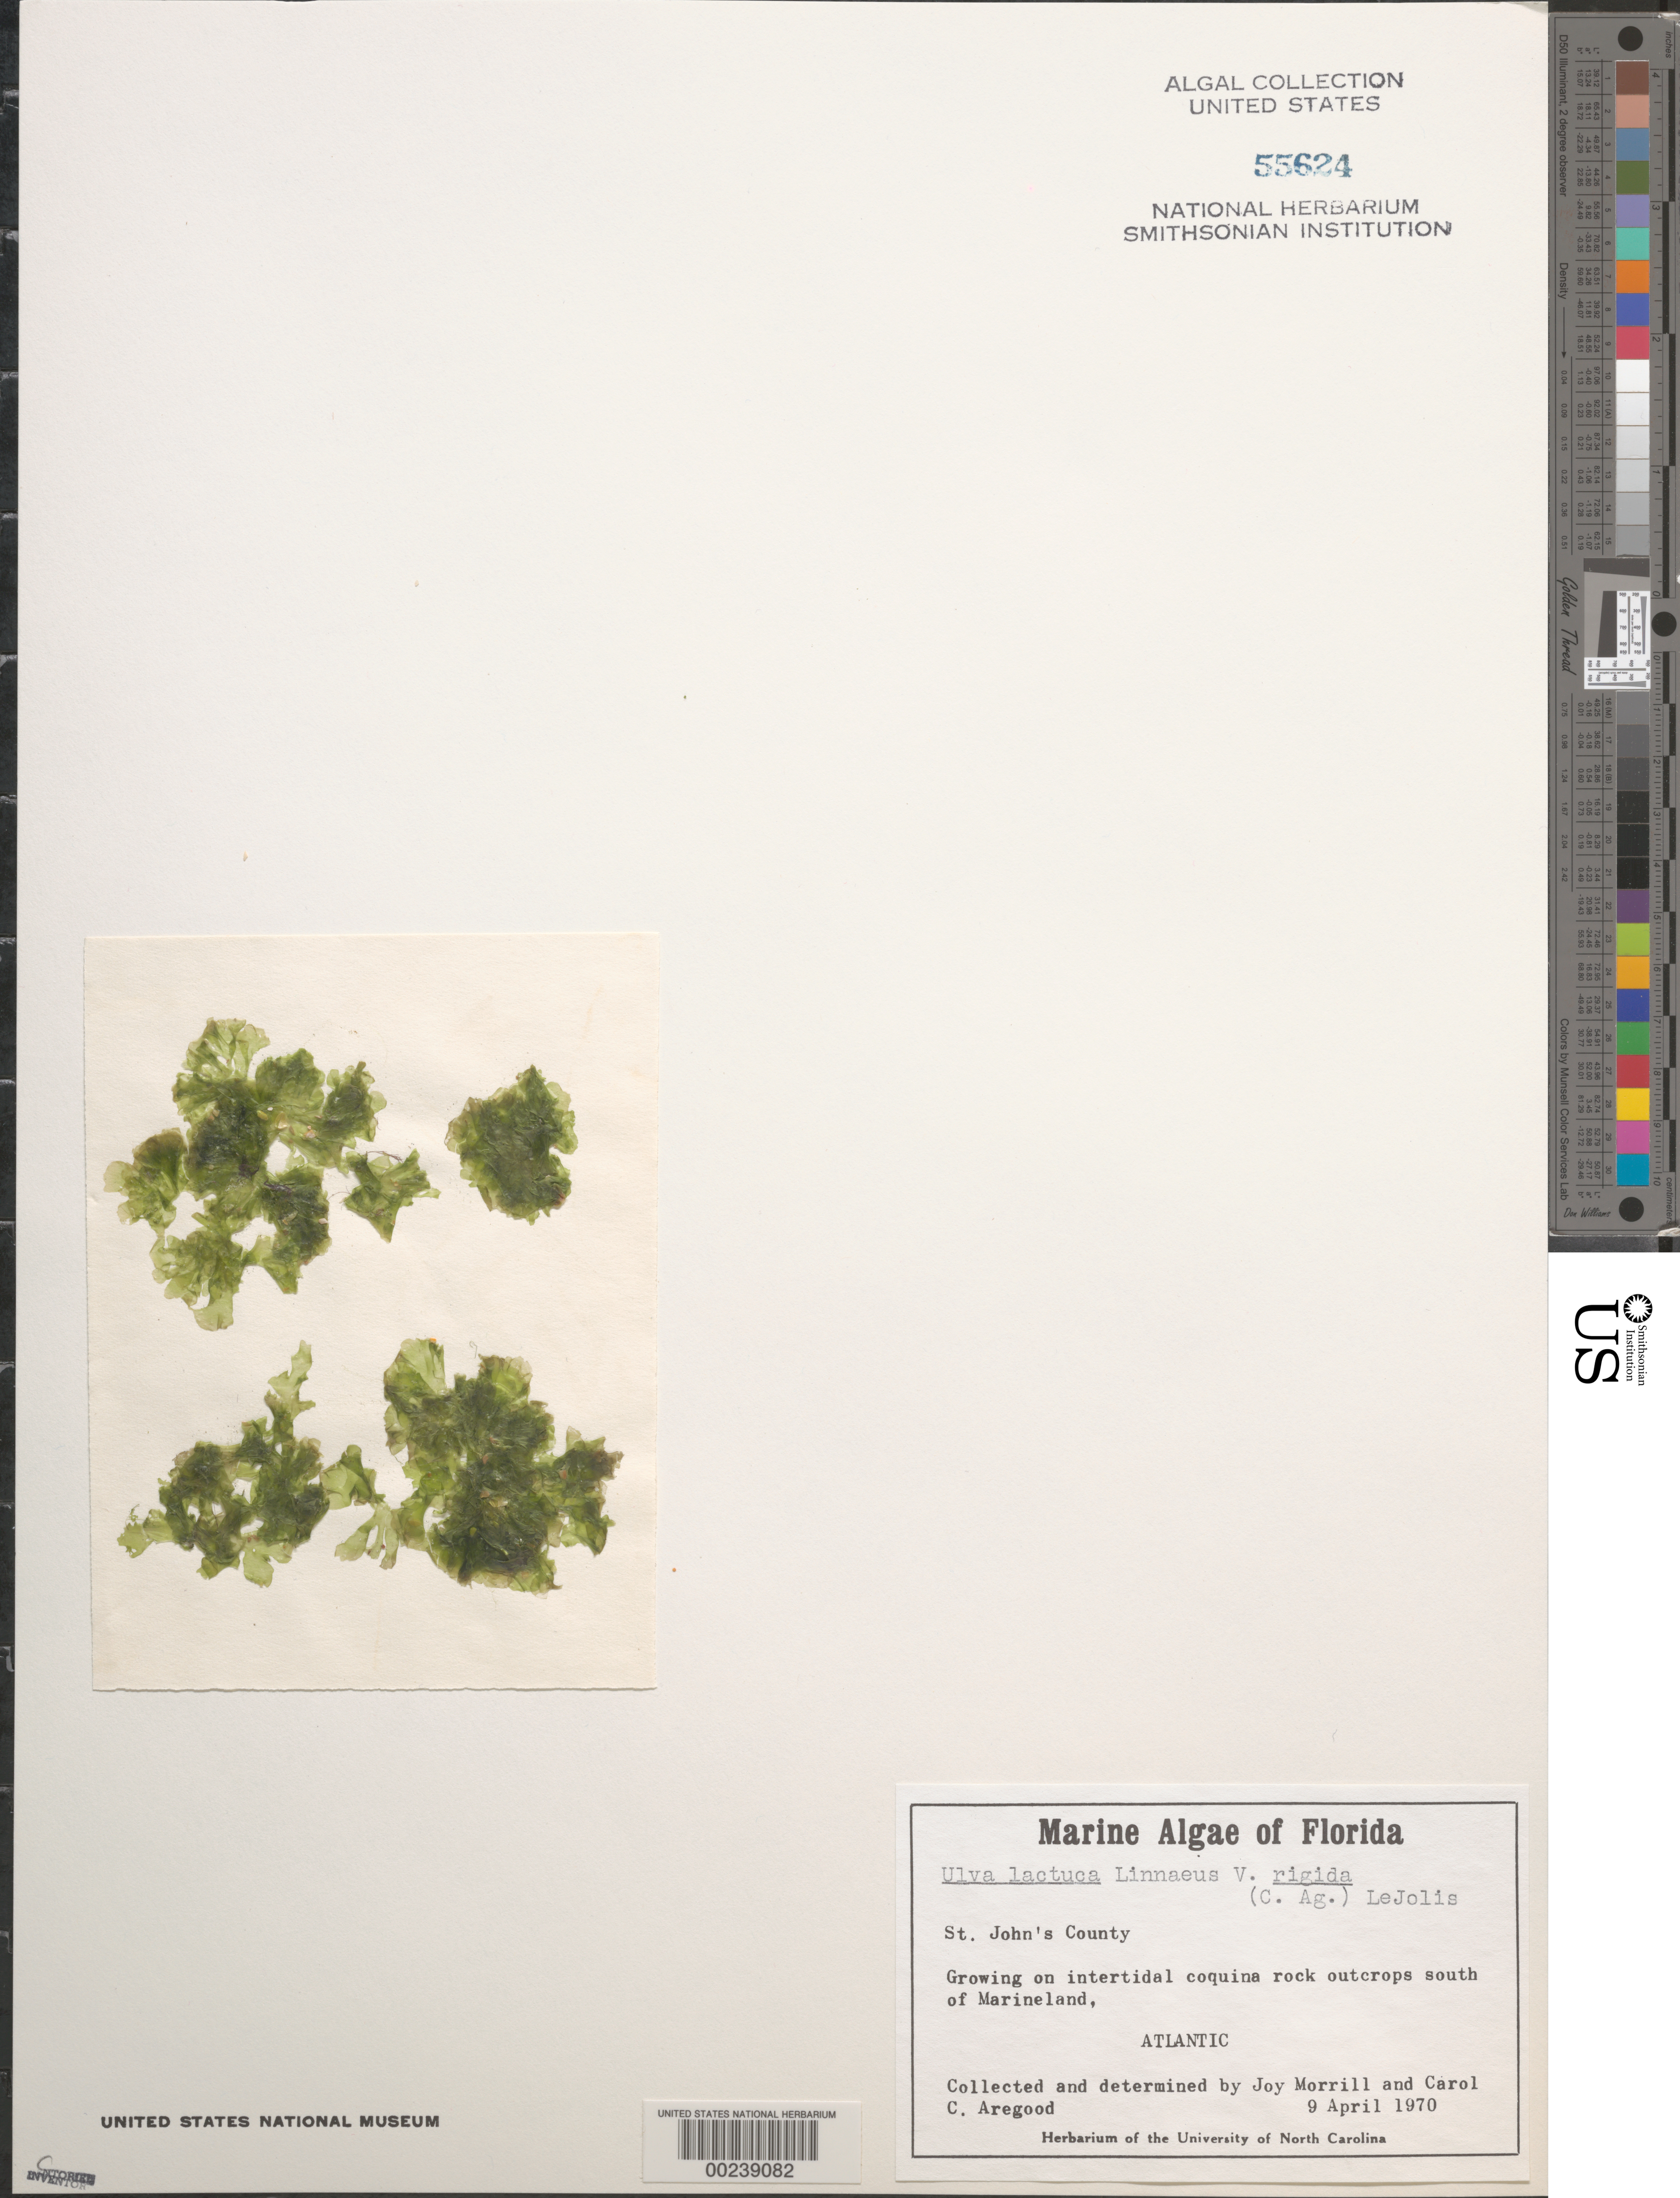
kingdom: Plantae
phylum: Chlorophyta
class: Ulvophyceae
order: Ulvales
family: Ulvaceae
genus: Ulva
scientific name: Ulva lactuca var. rigida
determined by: Aregood, C. C.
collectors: J. Morrill & C. Aregood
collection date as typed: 09 Apr 1970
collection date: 1970-04-09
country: United States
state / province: Florida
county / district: Saint Johns County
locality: South of Marineland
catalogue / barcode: US 55624